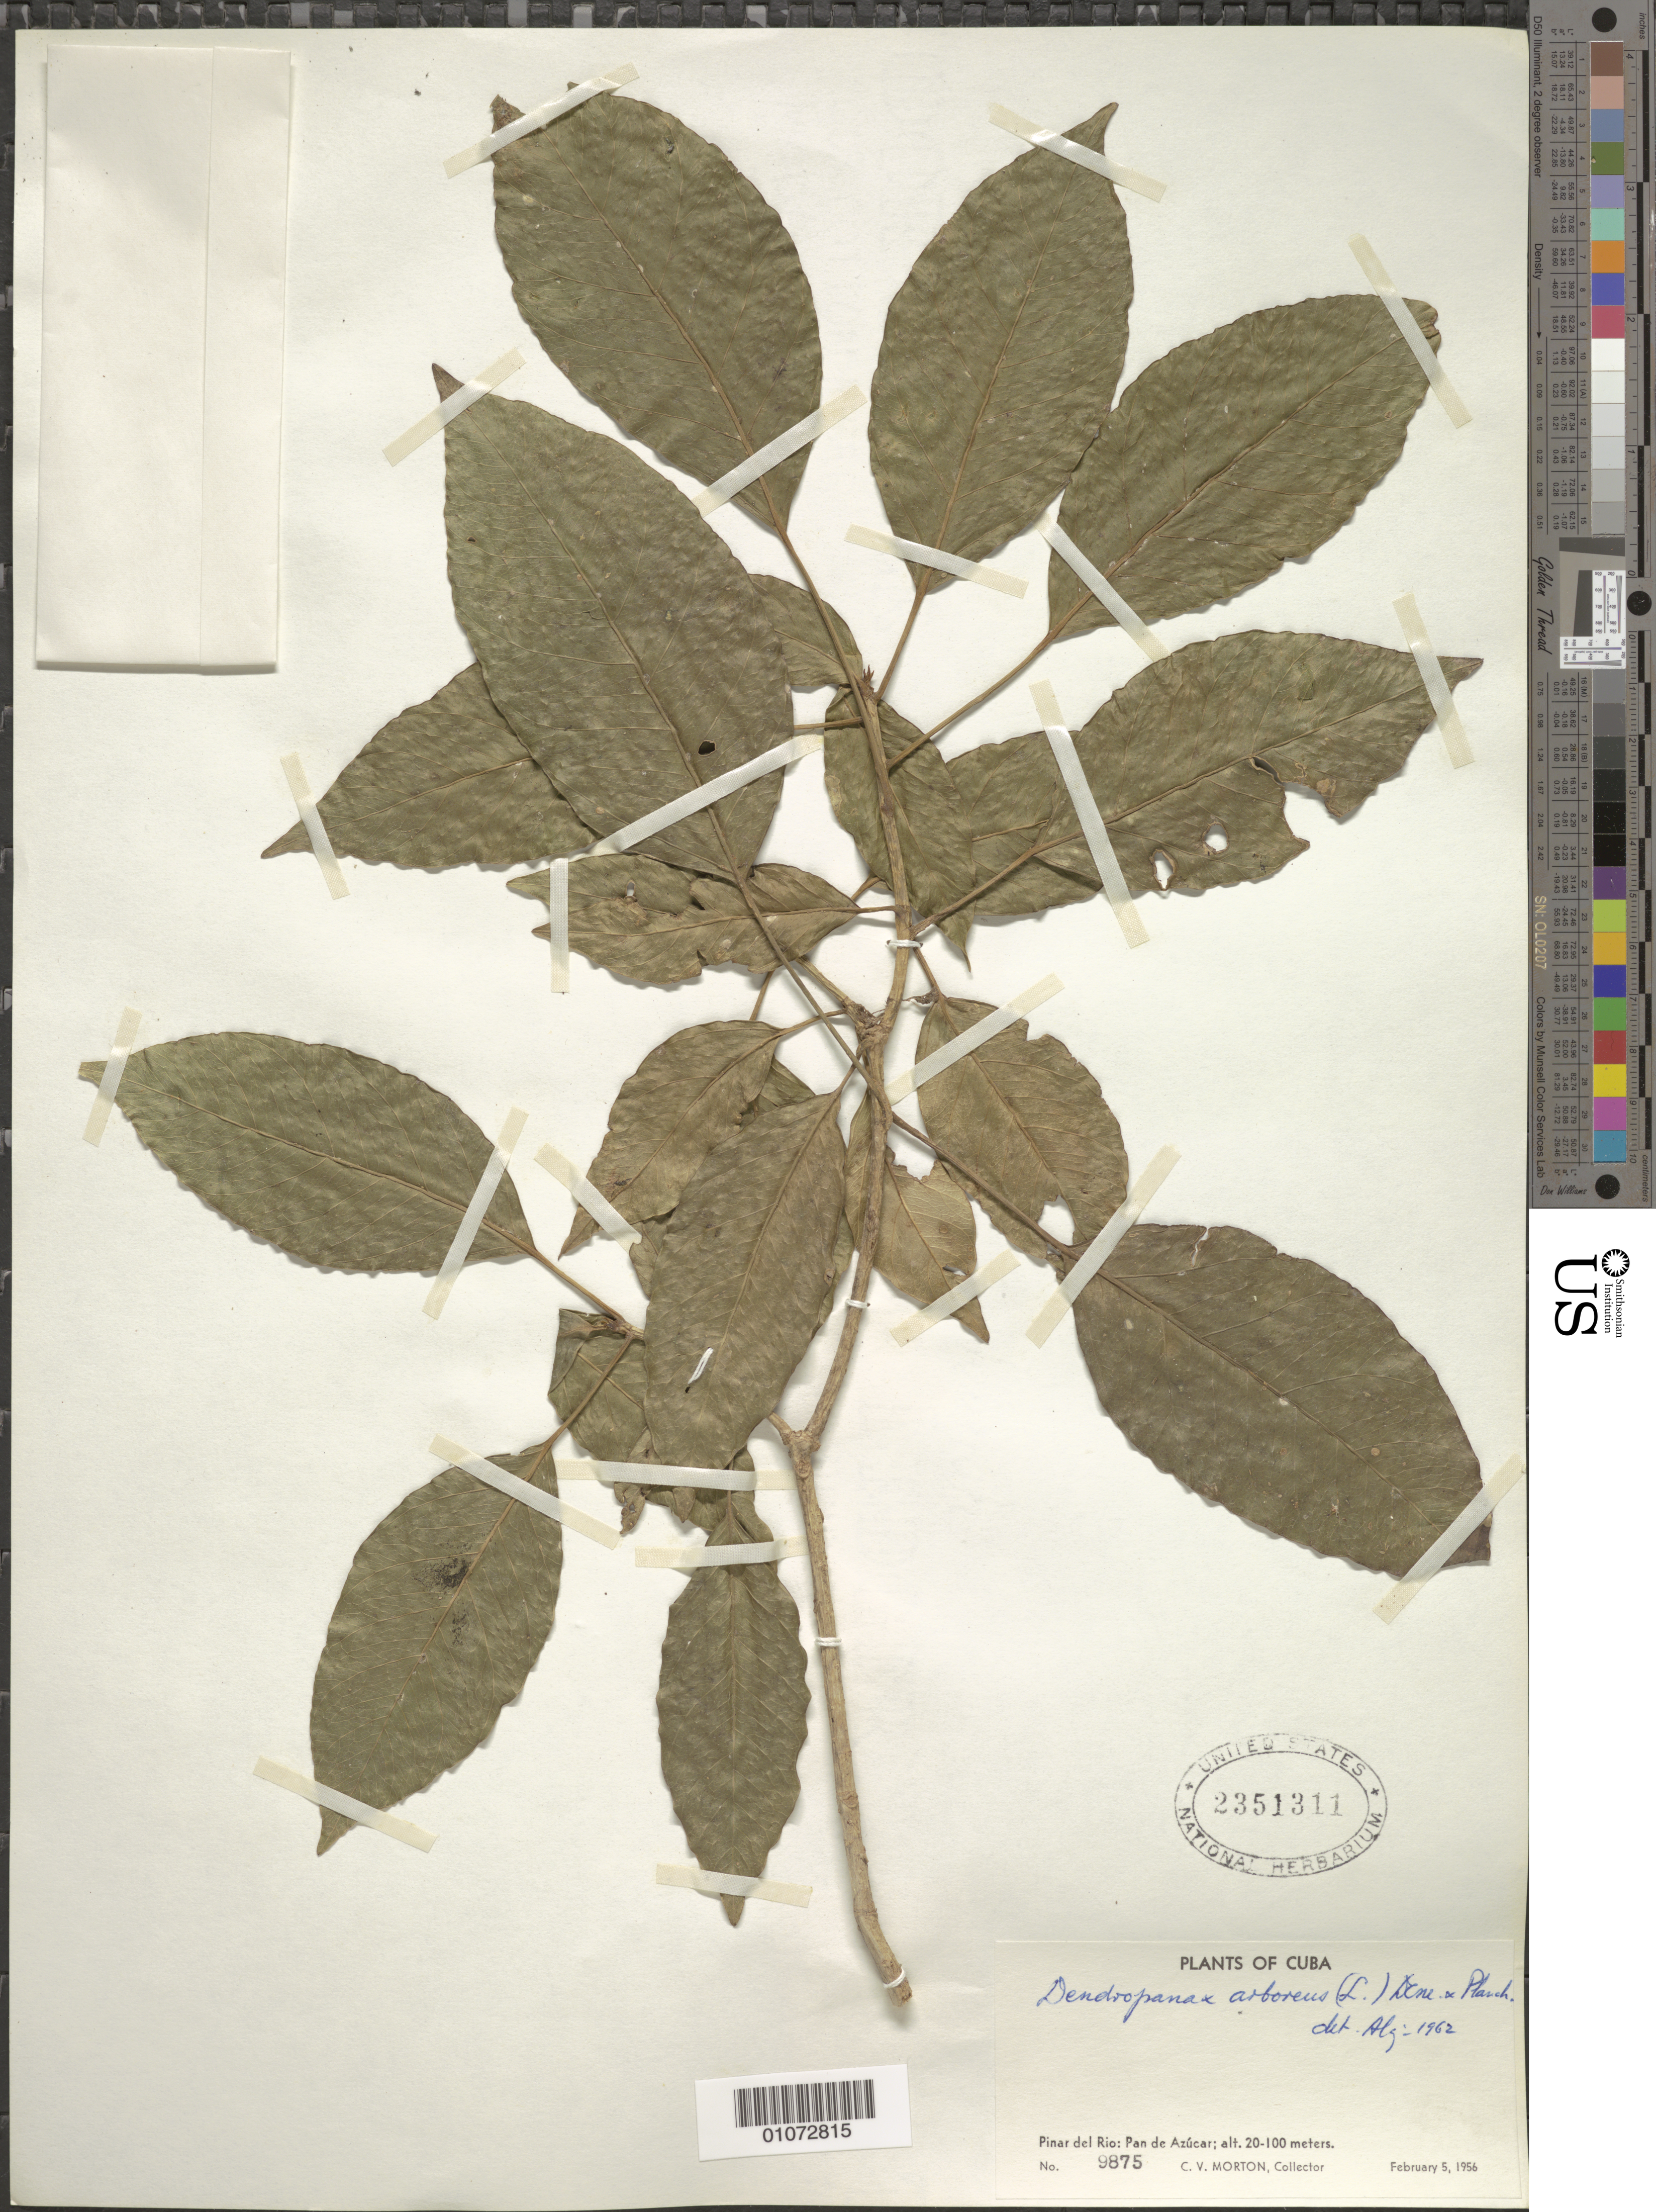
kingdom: Plantae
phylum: Tracheophyta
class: Magnoliopsida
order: Apiales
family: Araliaceae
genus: Dendropanax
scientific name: Dendropanax arboreus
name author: (L.) Decne. & Planch.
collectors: C. V. Morton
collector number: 9875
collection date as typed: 05 Feb 1956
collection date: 1956-02-05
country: Cuba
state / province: Pinar del Rio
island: Cuba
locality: Pan de Azucar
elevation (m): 20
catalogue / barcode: US 2351311